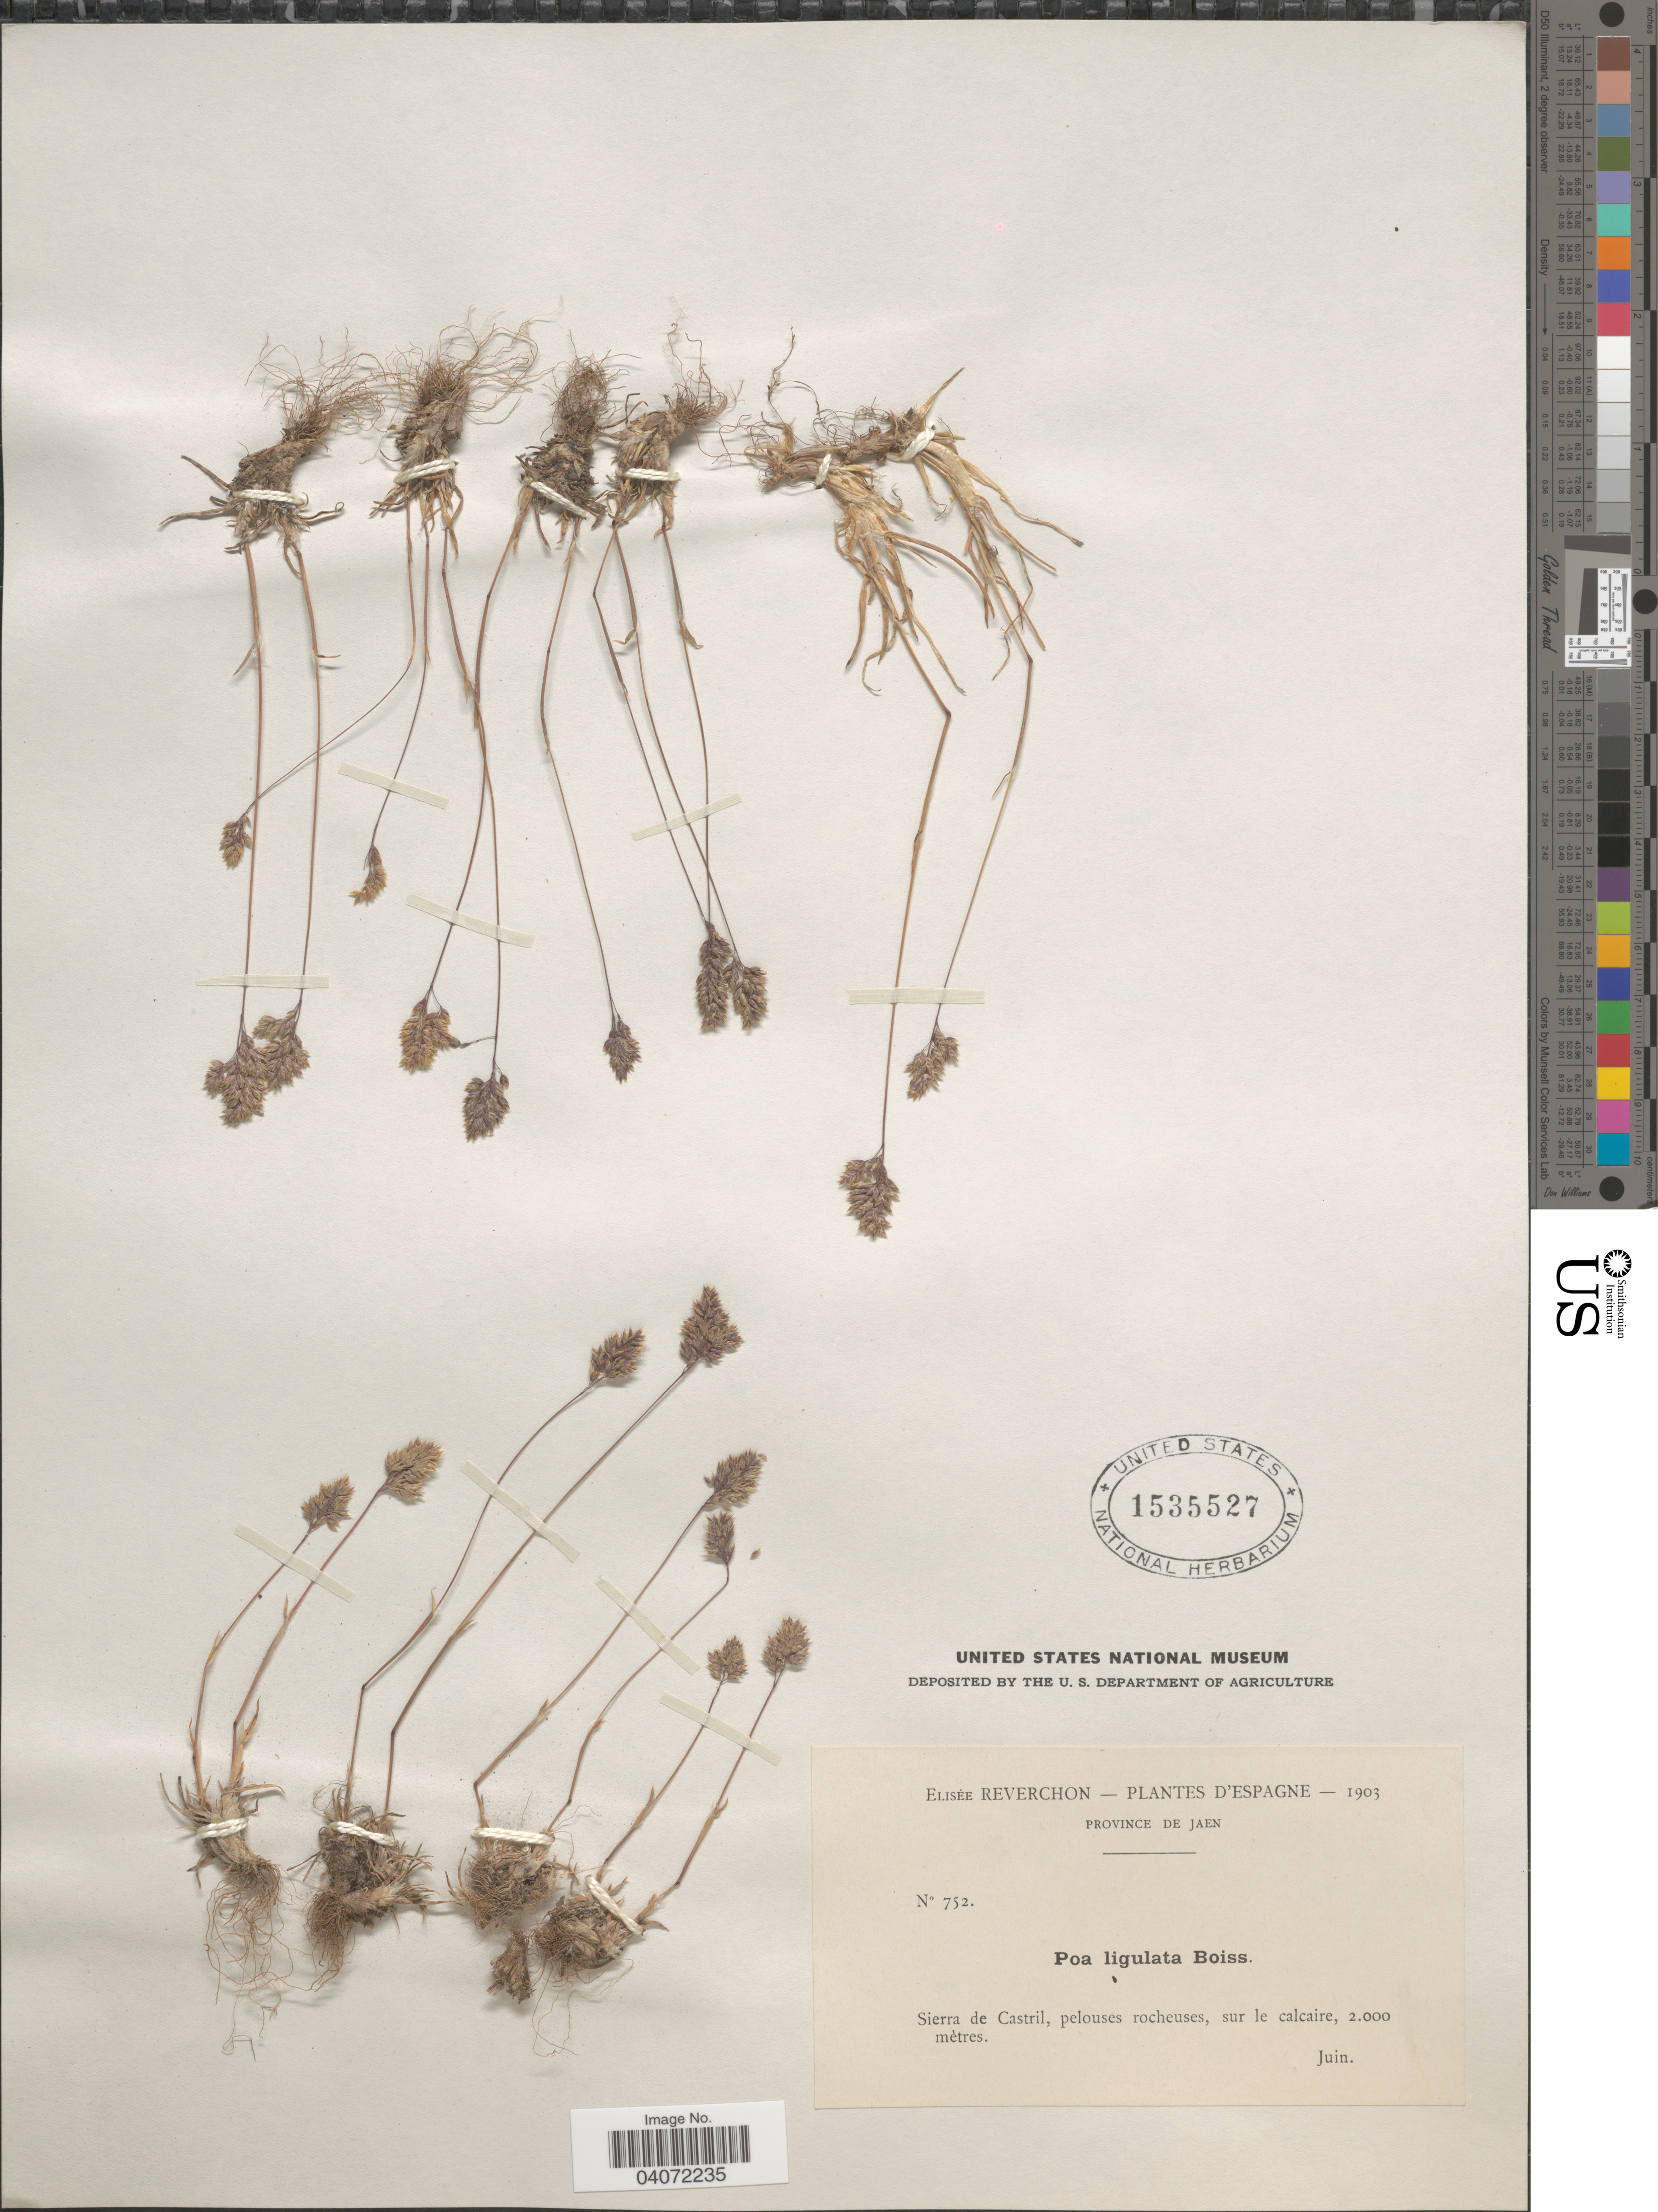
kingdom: Plantae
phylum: Tracheophyta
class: Liliopsida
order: Poales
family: Poaceae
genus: Poa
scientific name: Poa ligulata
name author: Boiss.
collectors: E. Reverchon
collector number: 752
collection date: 1903-06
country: Spain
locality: Province De Jaen. Sierra de Castril, Pelouses rocheuses, sur le calcaire.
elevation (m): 2000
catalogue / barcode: US 1535527